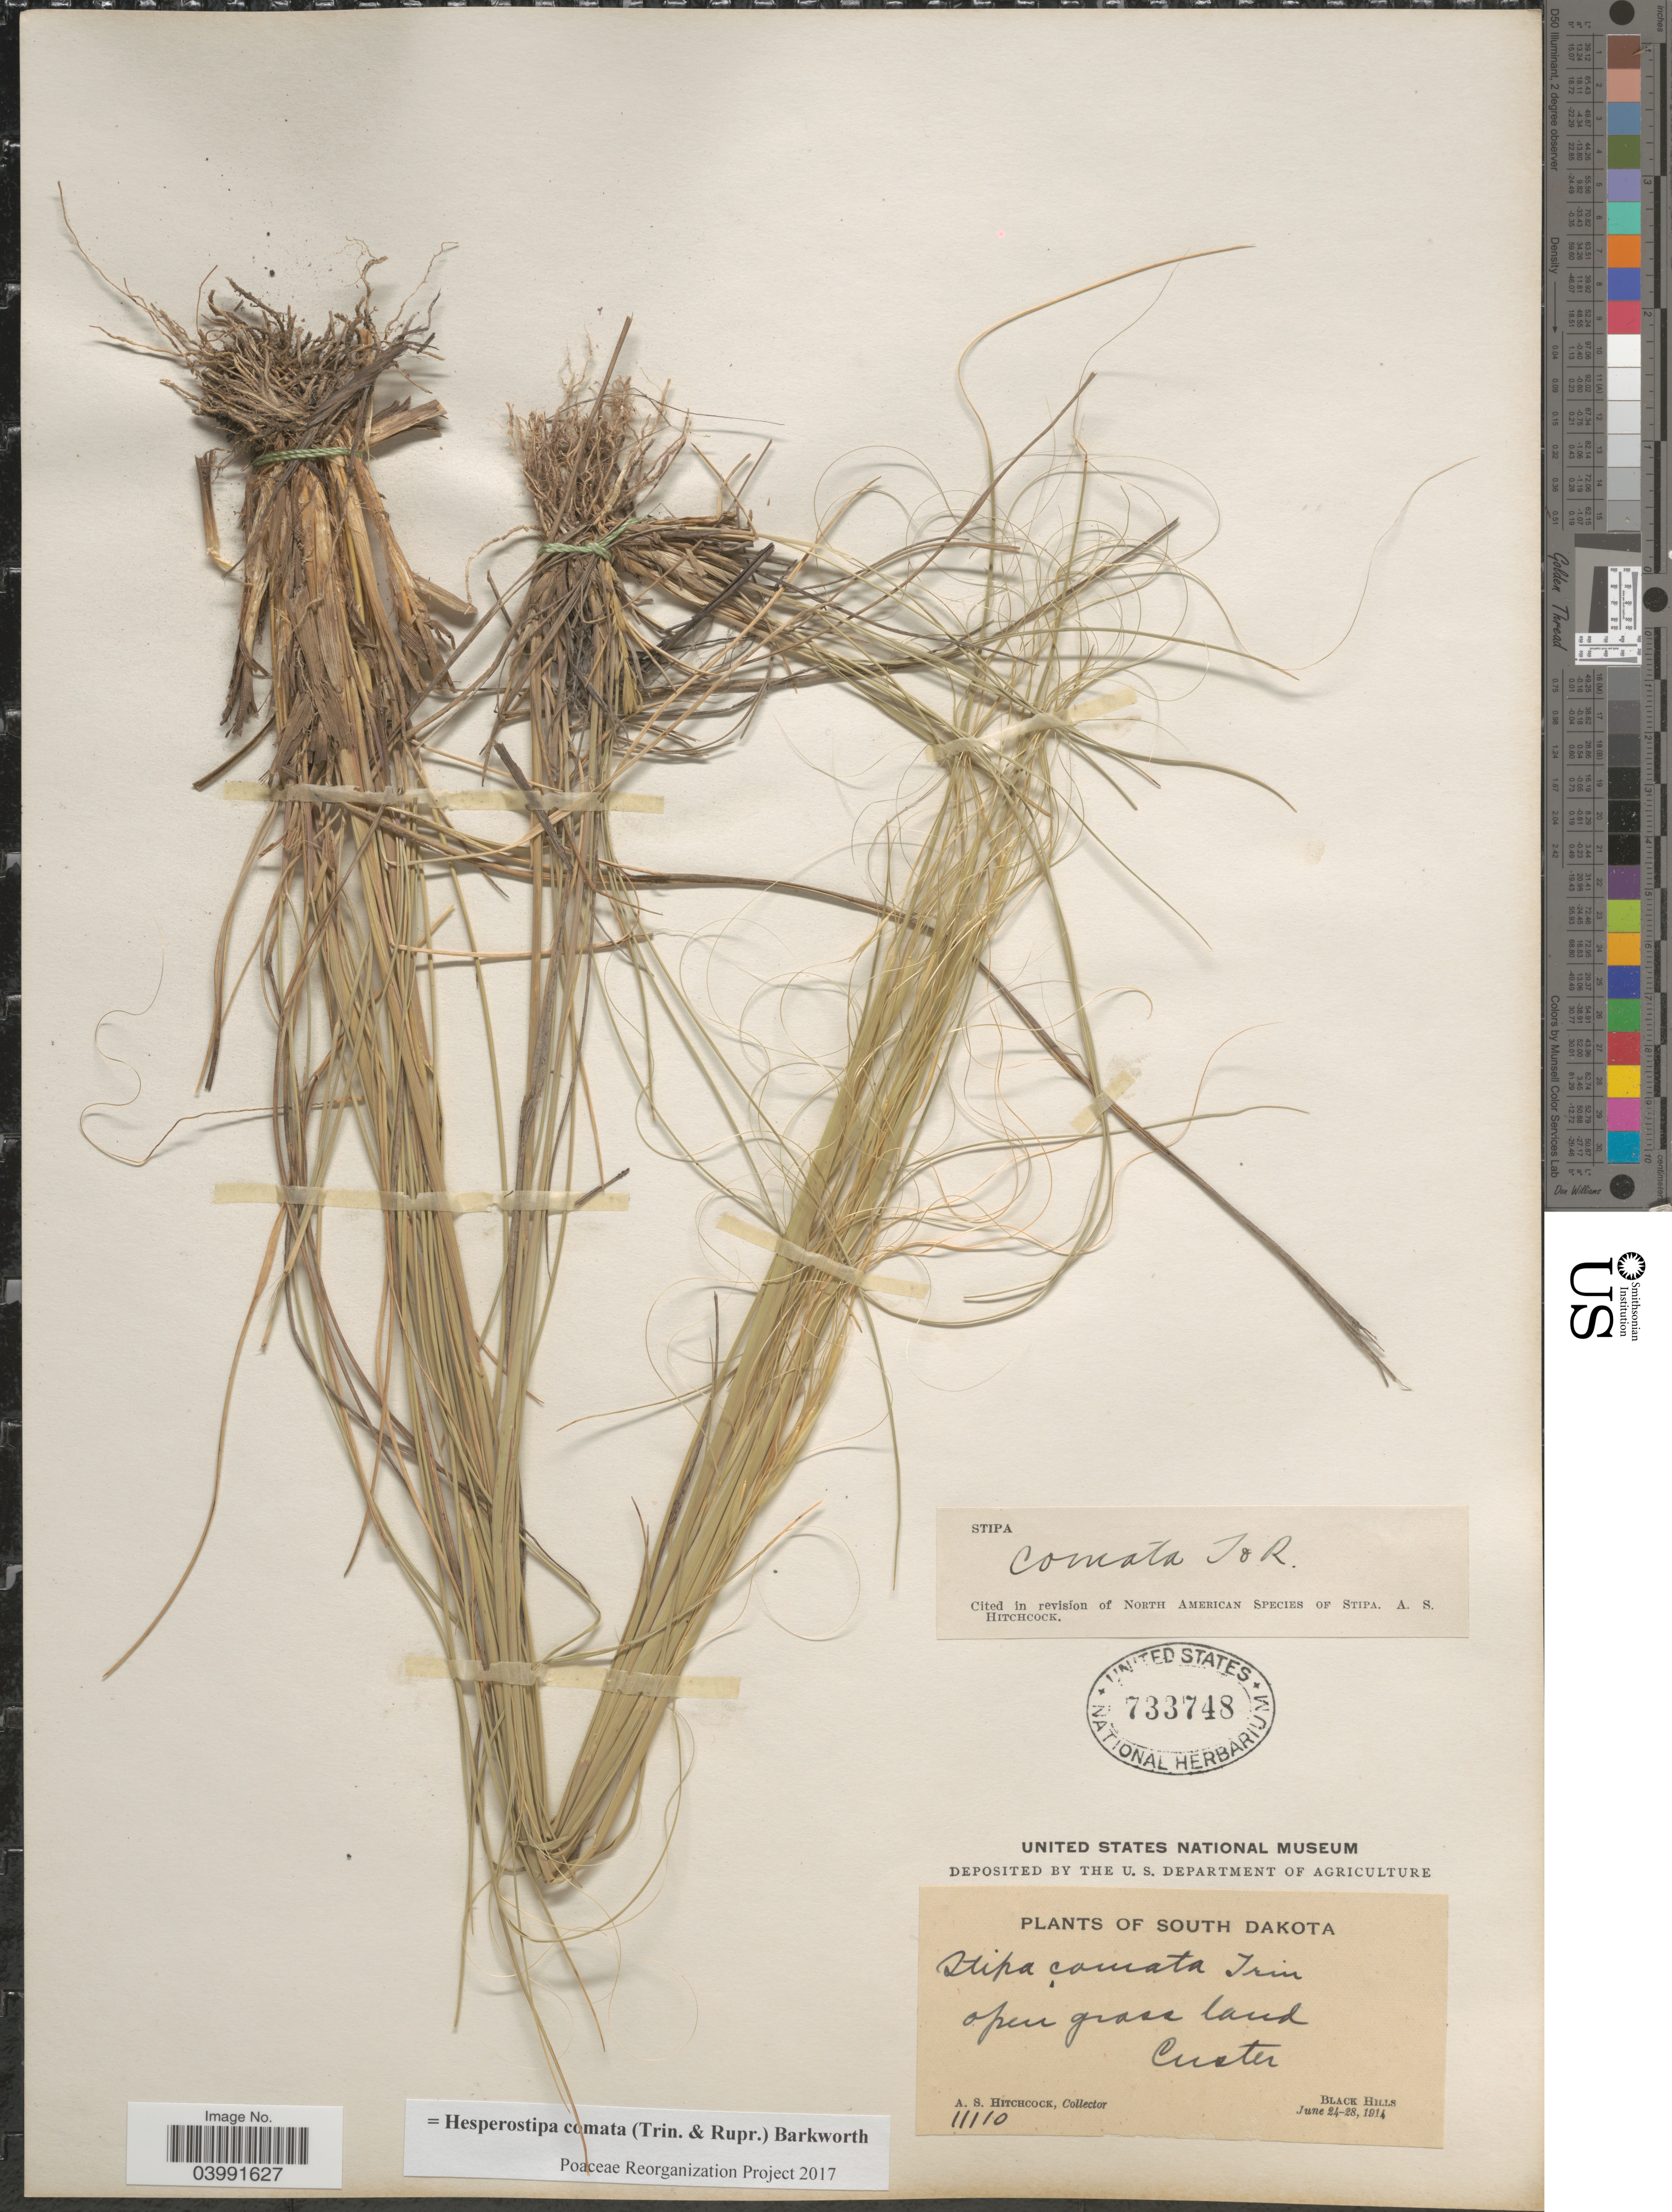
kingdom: Plantae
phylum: Tracheophyta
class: Liliopsida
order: Poales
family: Poaceae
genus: Hesperostipa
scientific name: Hesperostipa comata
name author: (Trin. & Rupr.) Barkworth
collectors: A. S. Hitchcock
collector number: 11110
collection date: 1914-06-24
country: United States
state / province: South Dakota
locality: Custer. Black Hills.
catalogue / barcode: US 733748